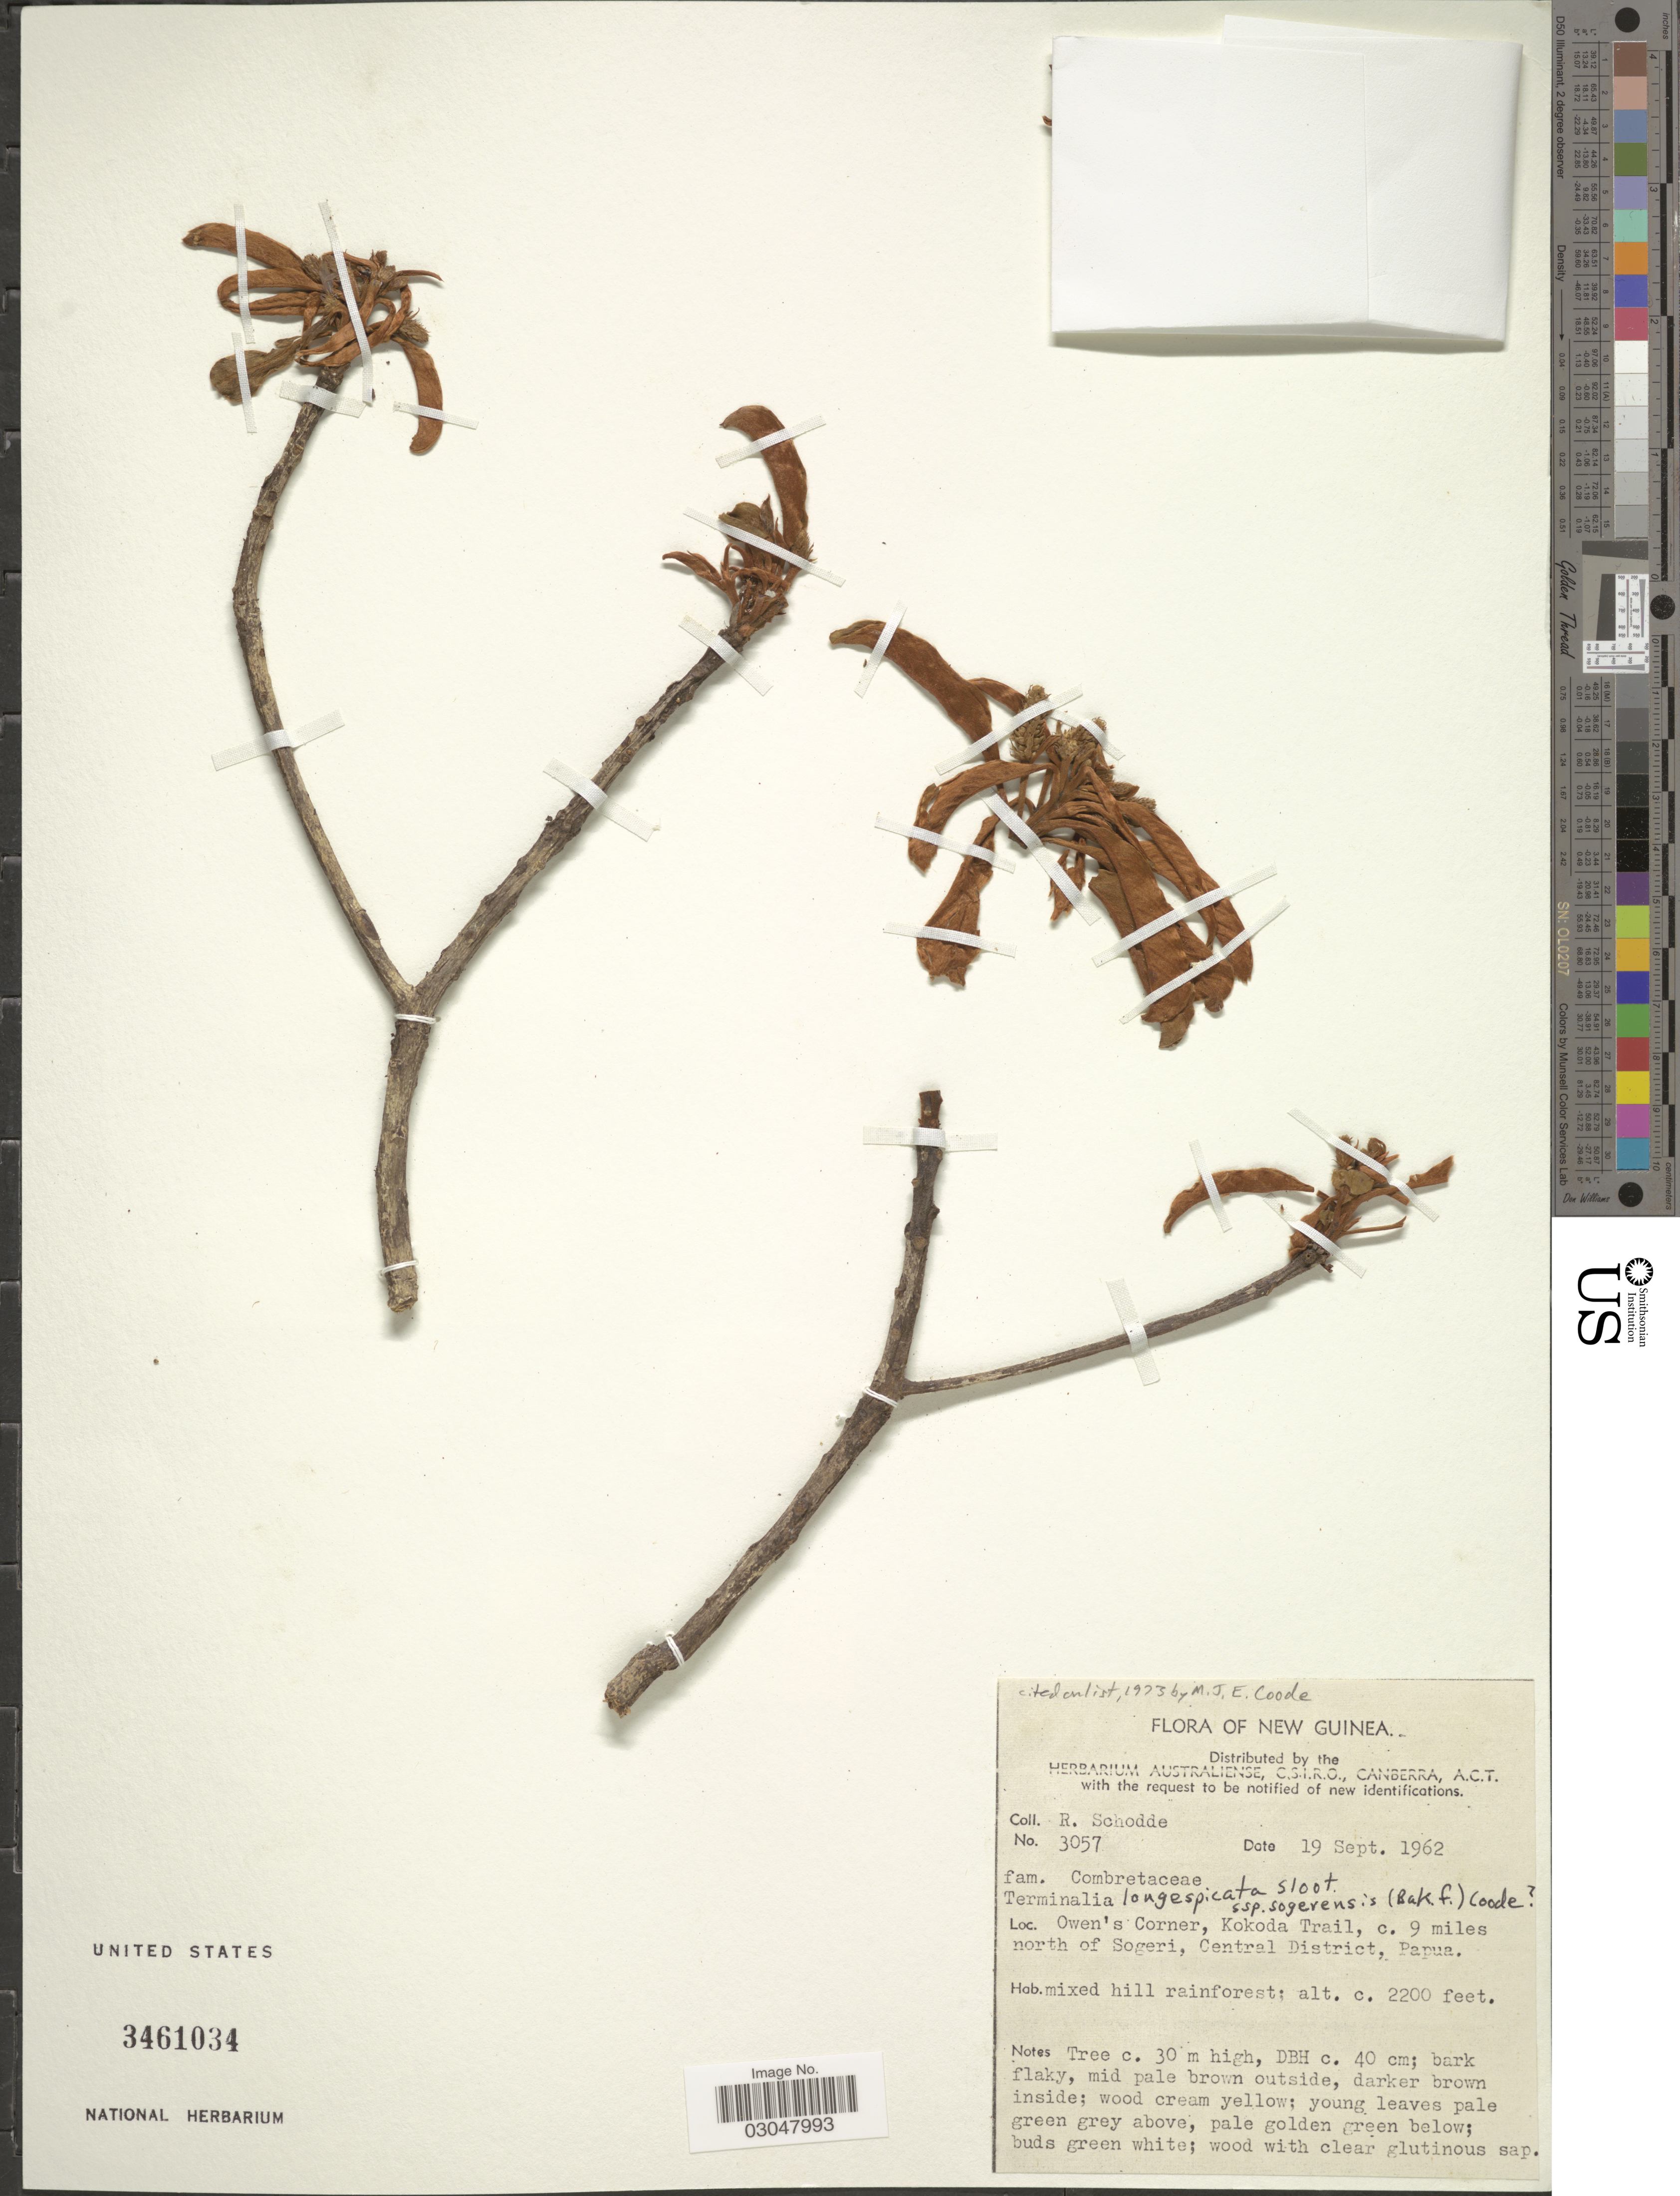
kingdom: Plantae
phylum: Tracheophyta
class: Magnoliopsida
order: Myrtales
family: Combretaceae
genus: Terminalia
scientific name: Terminalia longispicata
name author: Slooten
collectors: R. Schodde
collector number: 3057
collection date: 1962-09-19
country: Papua New Guinea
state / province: Central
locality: New Guinea. Owen's Corner, Kokoda Trail, c. 9 miles north of Sogeri, Central District, Papua.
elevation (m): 671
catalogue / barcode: US 3461034